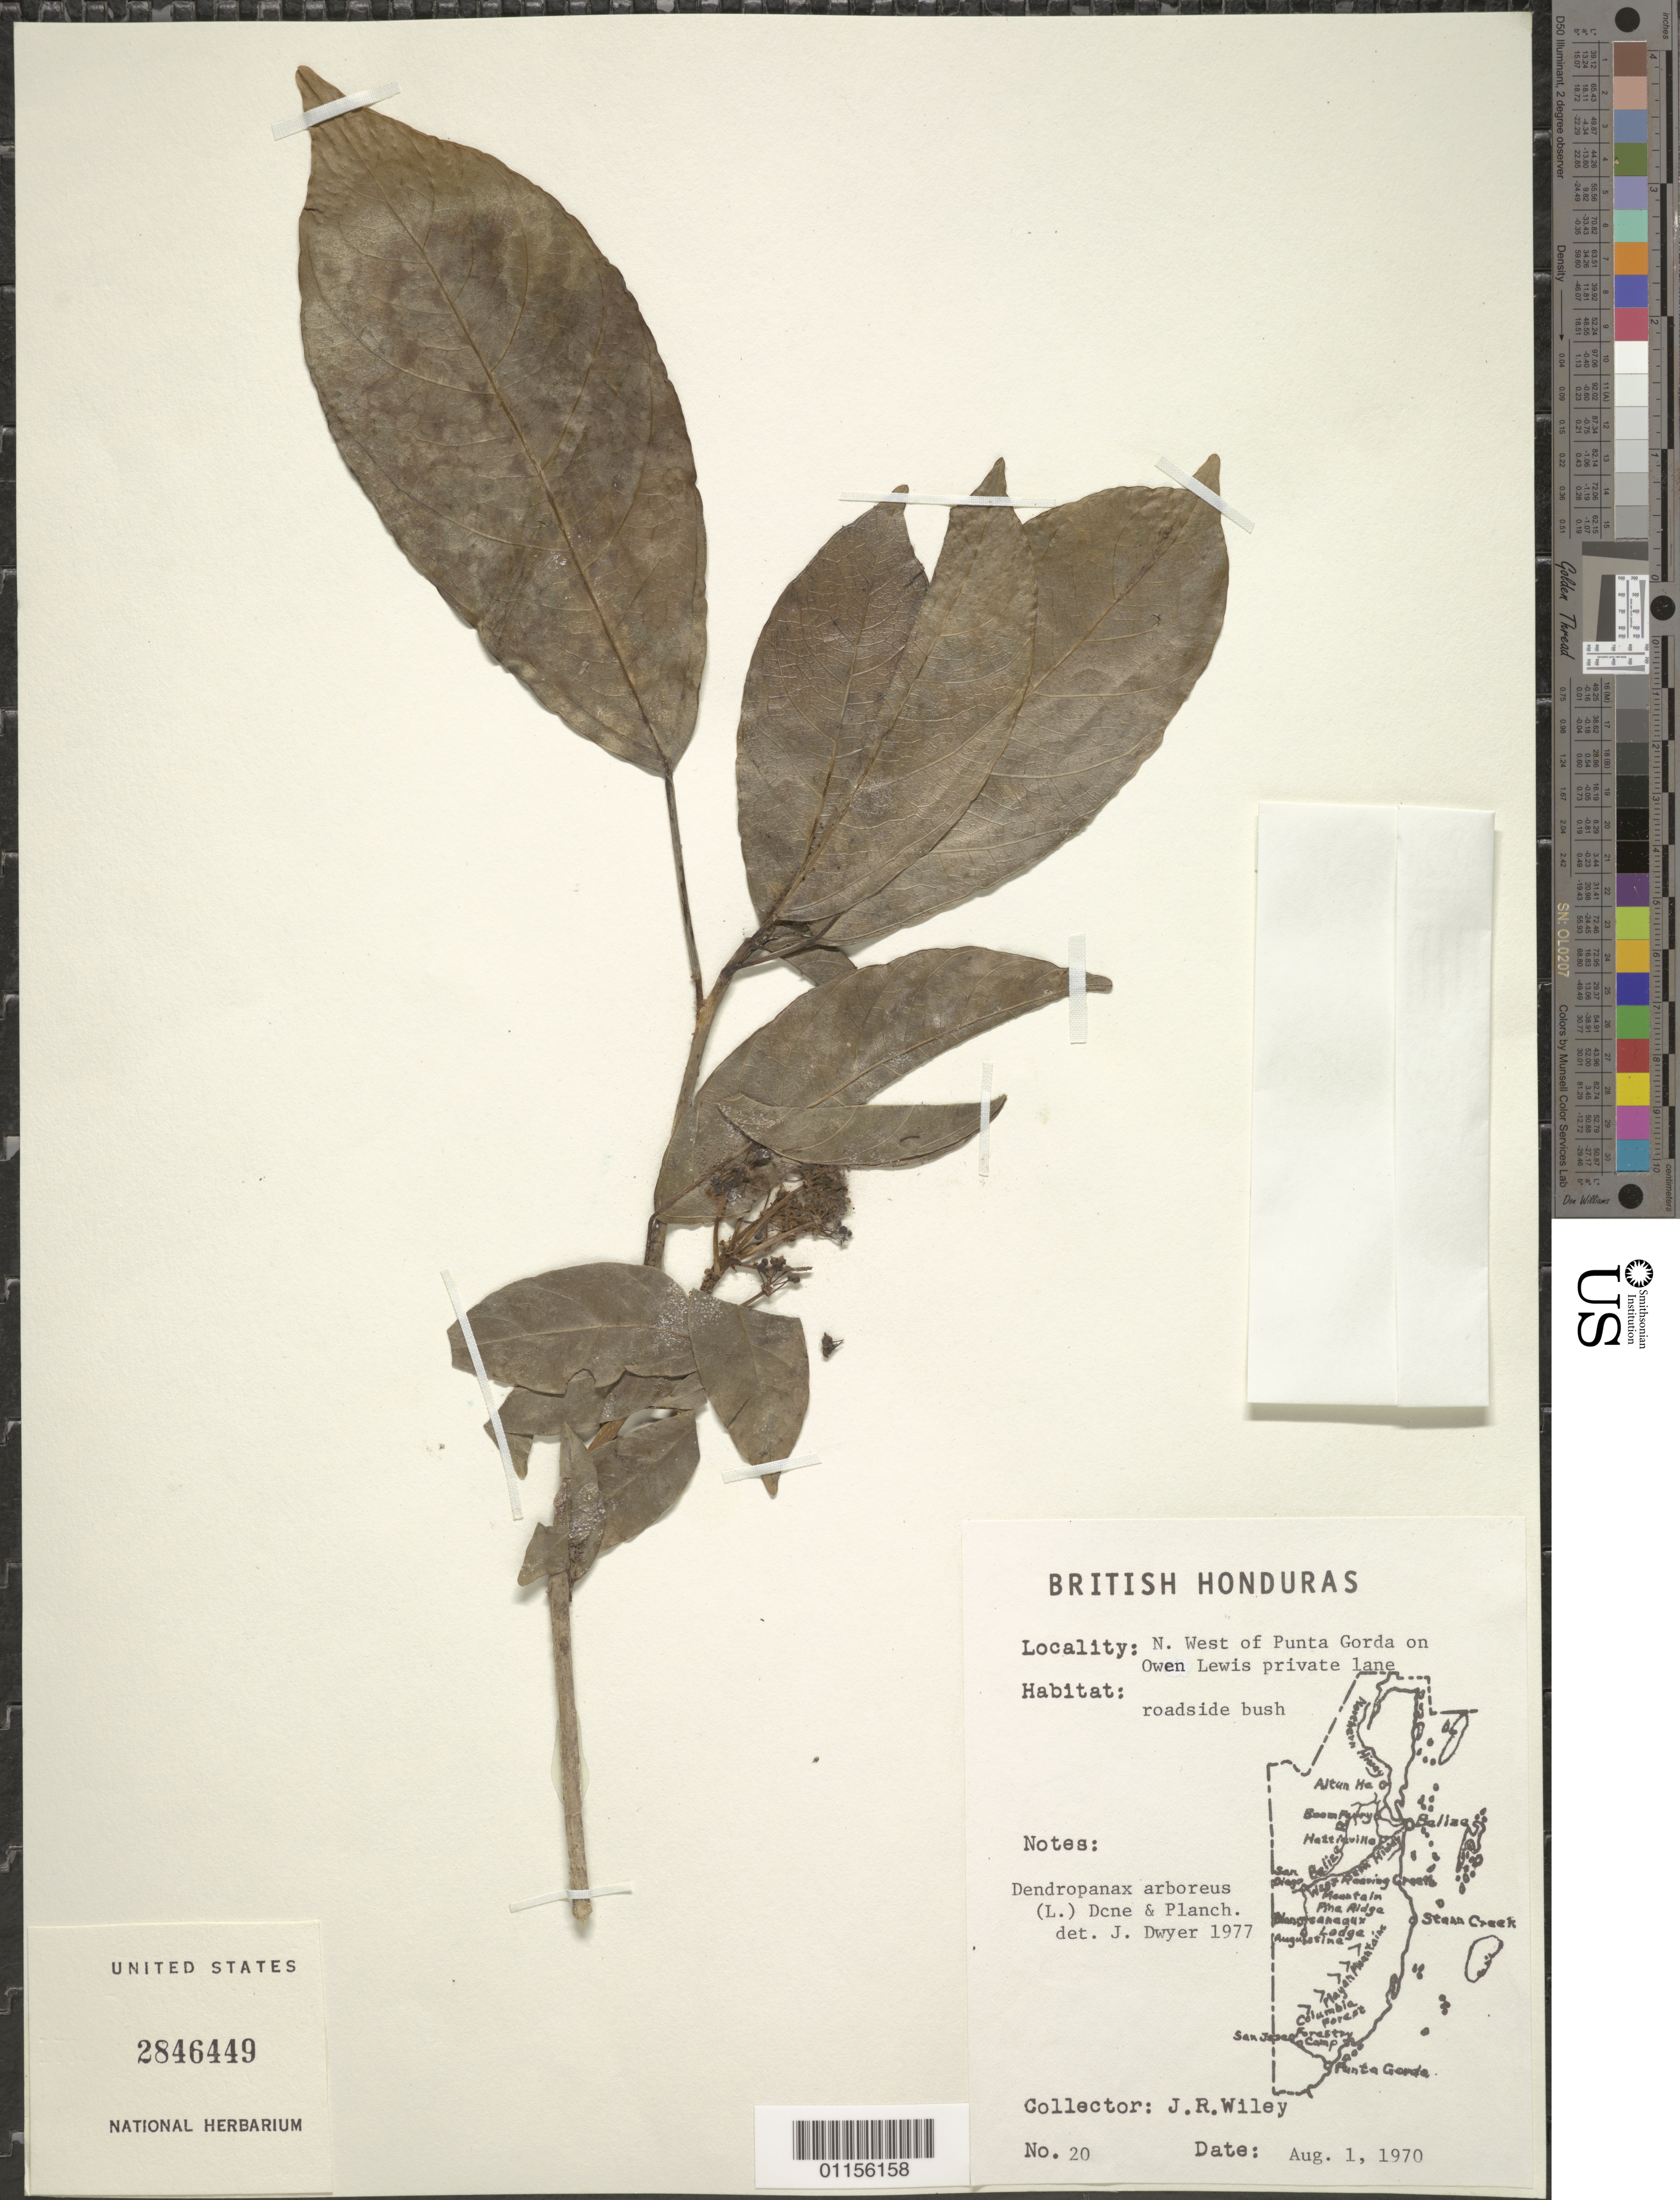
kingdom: Plantae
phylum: Tracheophyta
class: Magnoliopsida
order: Apiales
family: Araliaceae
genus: Dendropanax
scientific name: Dendropanax arboreus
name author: (L.) Decne. & Planch.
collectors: J. Wiley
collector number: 20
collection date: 1970-08-01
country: Belize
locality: NW of Punta Gorda on Owen Lewis private lane.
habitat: Roadside bush.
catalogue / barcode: US 2846449